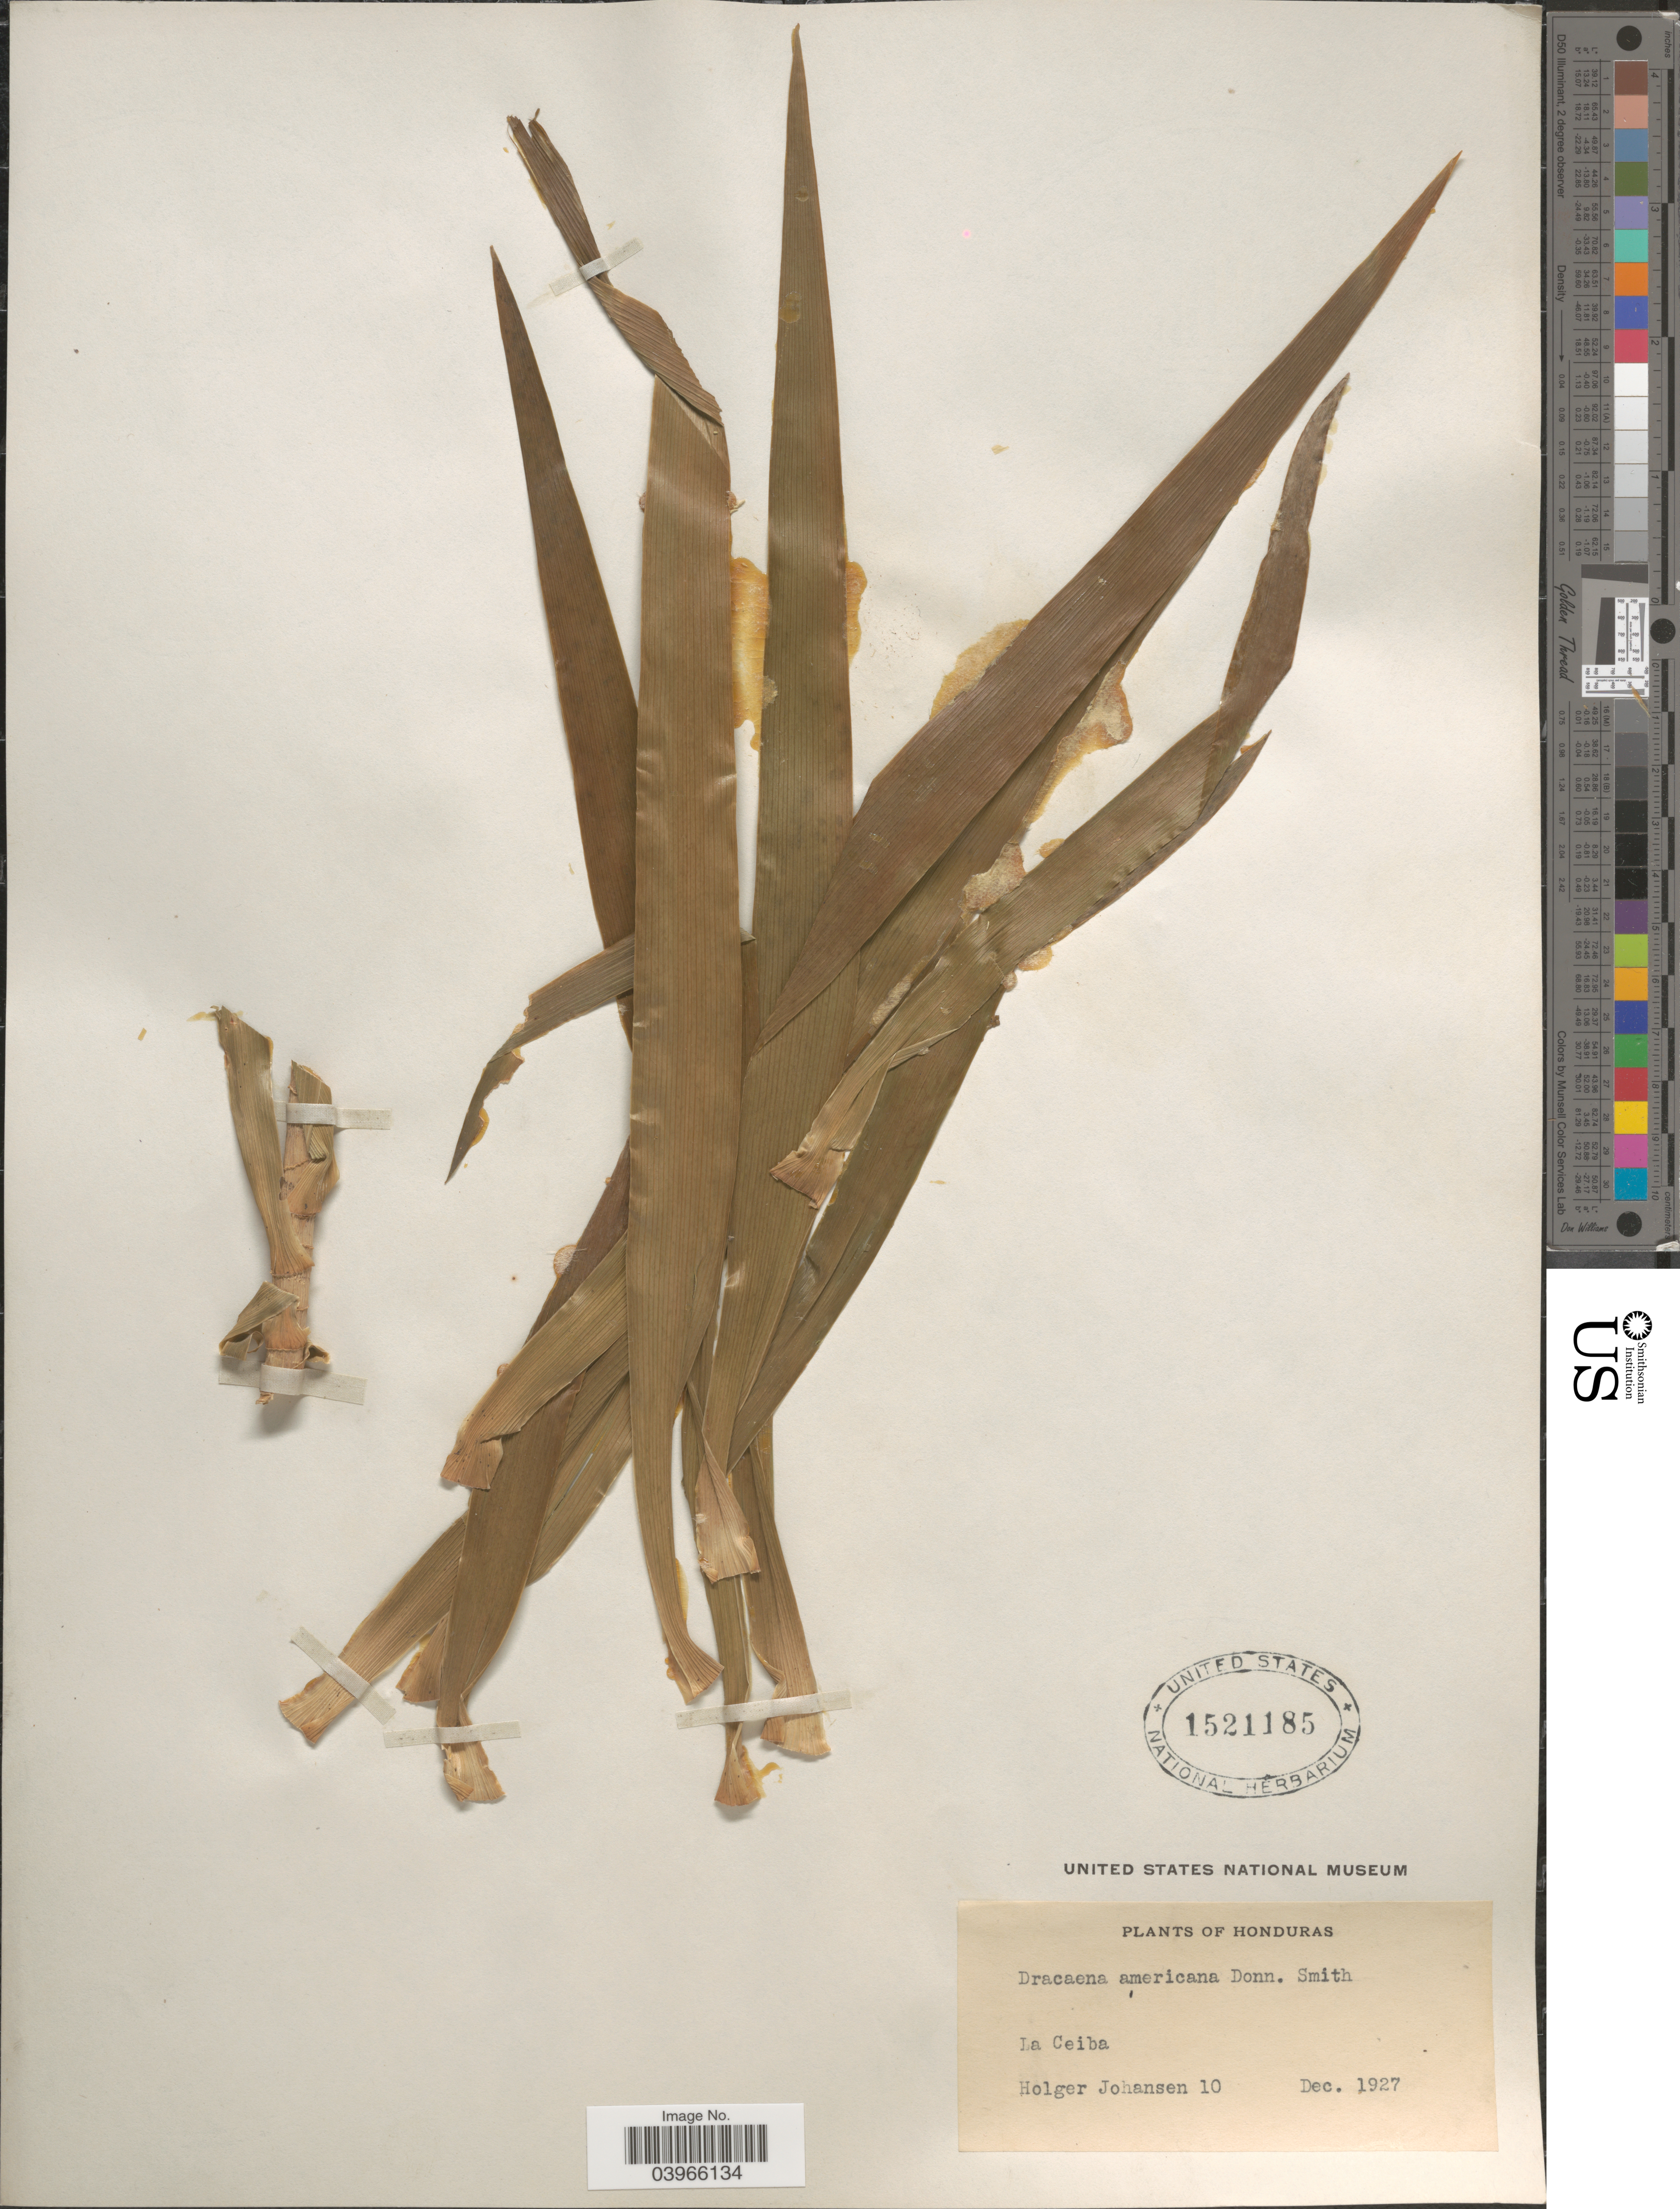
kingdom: Plantae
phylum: Tracheophyta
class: Liliopsida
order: Asparagales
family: Asparagaceae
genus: Dracaena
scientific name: Dracaena americana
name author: Donn. Sm. in Sarg.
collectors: H. Johansen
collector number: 10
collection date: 1927-12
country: Honduras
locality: La Ceiba.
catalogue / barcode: US 1521185